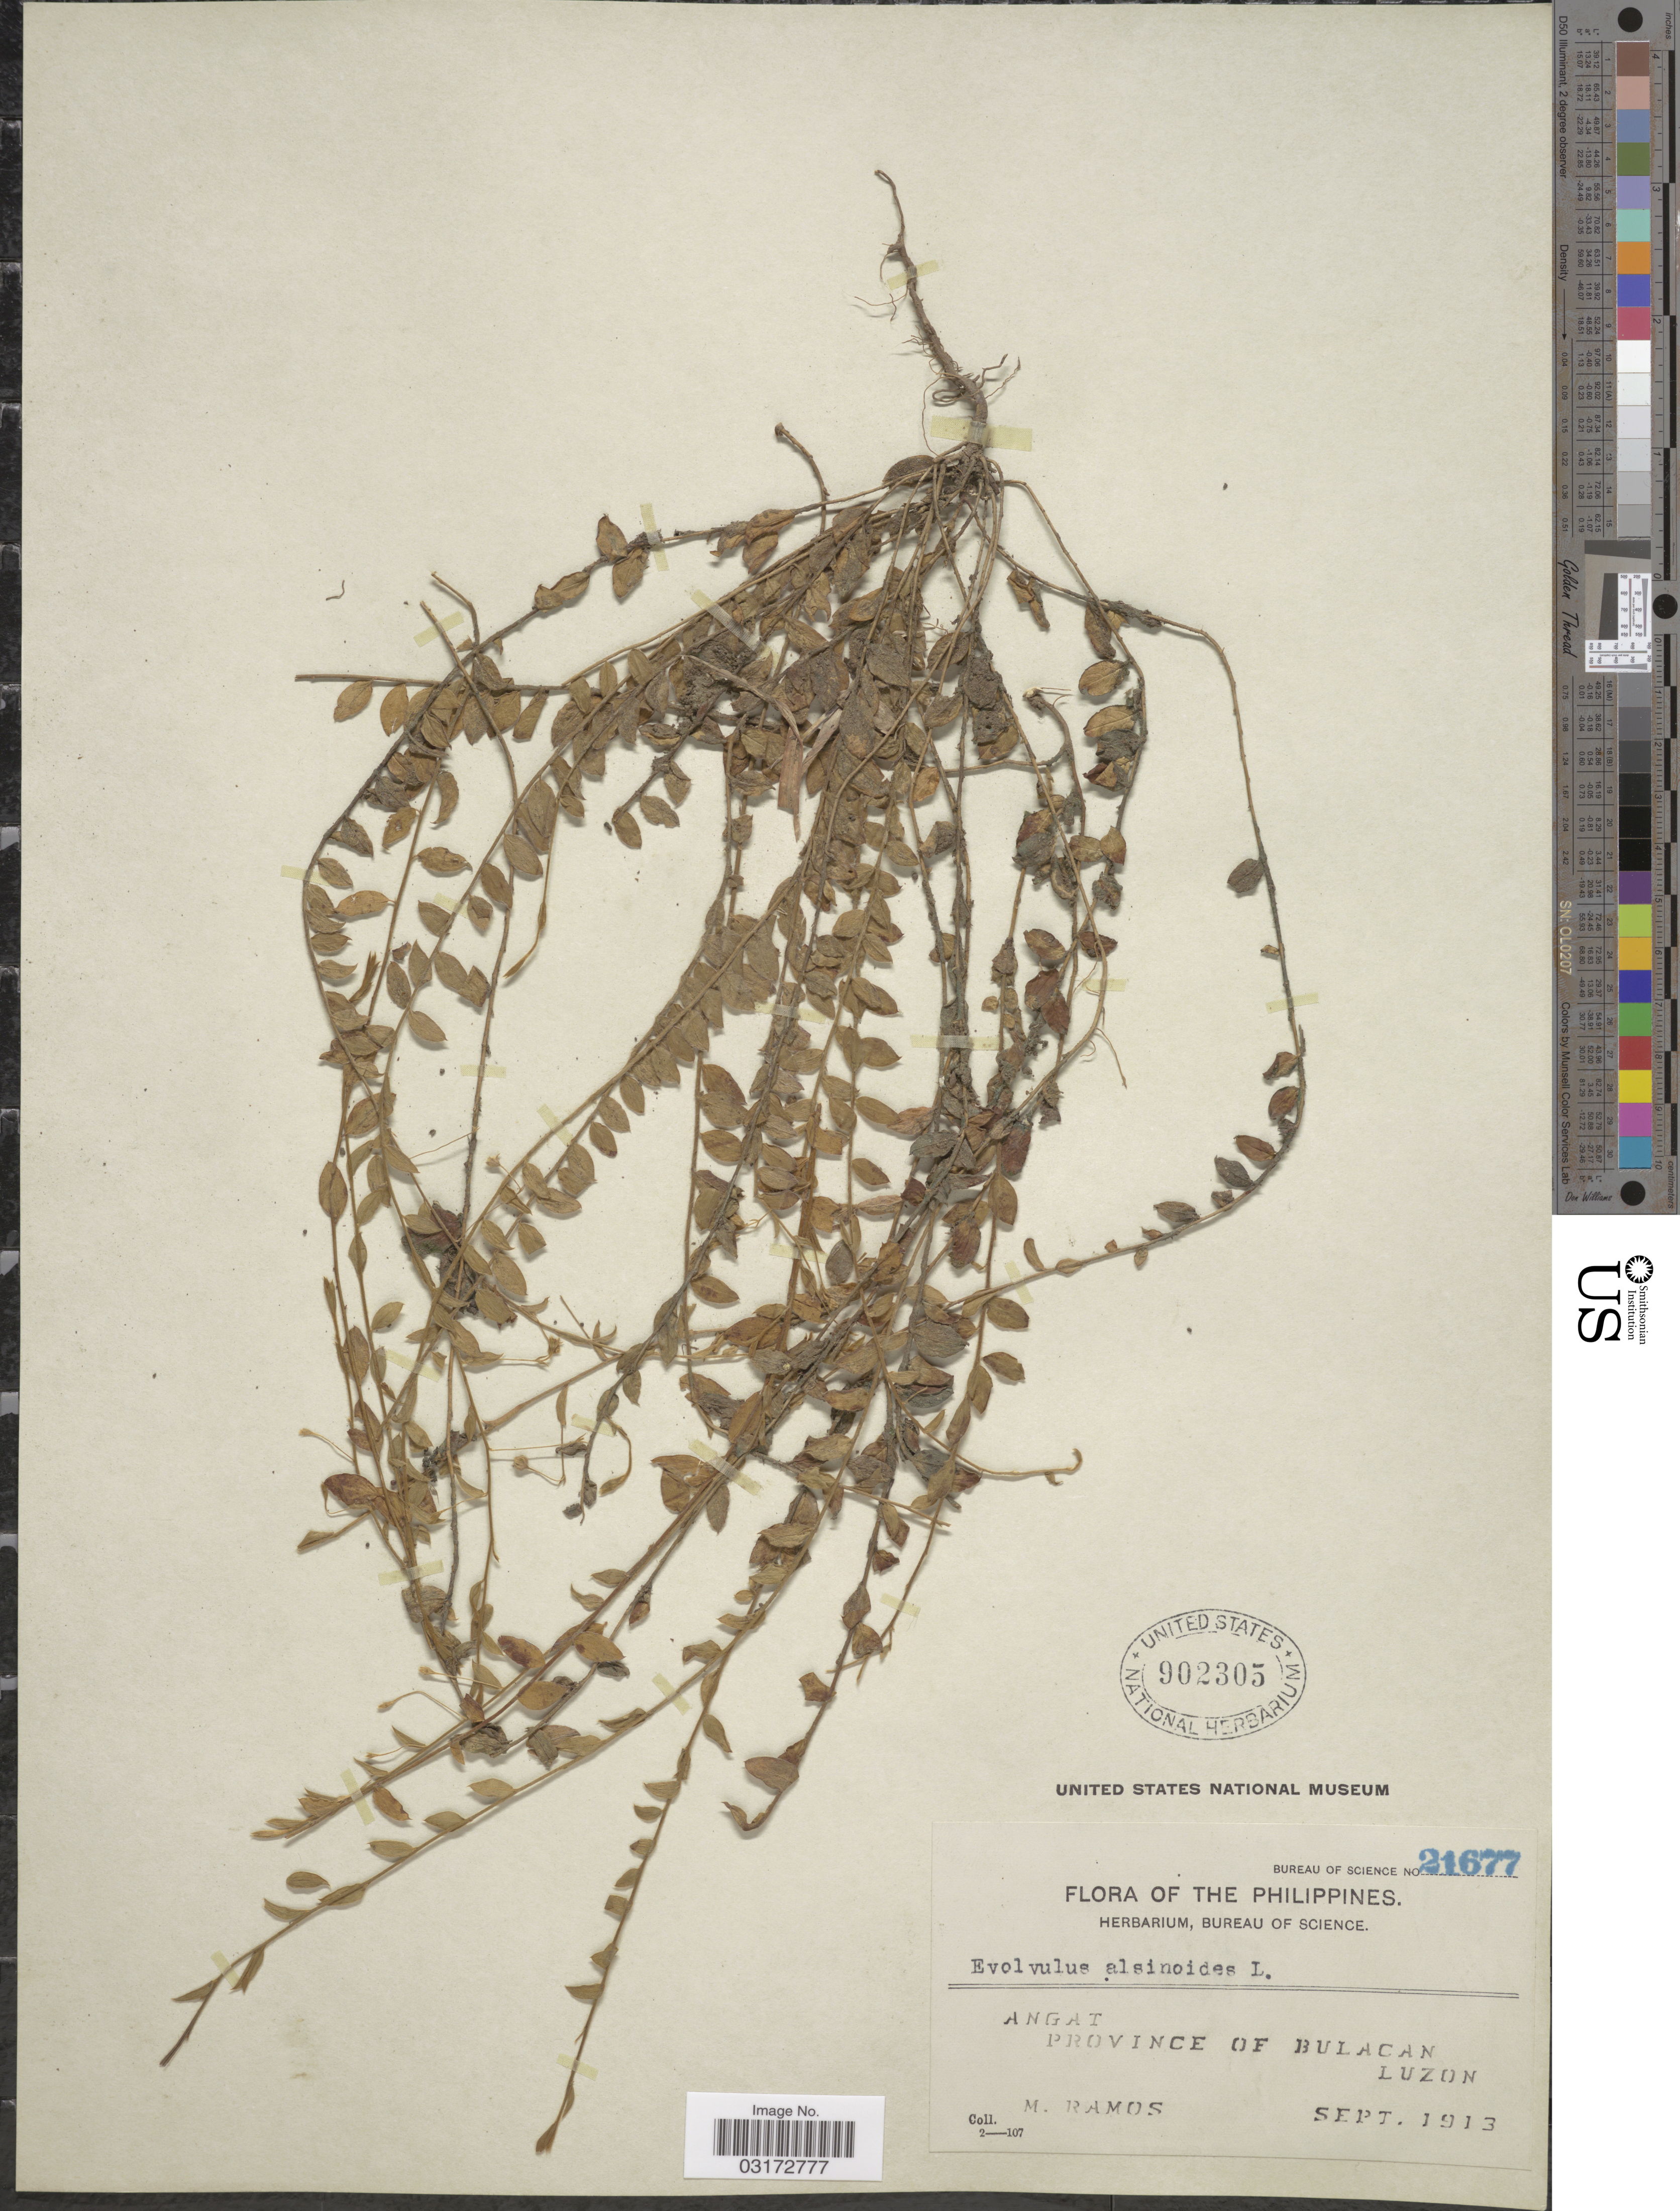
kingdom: Plantae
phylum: Tracheophyta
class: Magnoliopsida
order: Solanales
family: Convolvulaceae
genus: Evolvulus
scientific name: Evolvulus alsinoides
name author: (L.) L.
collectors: M. Ramos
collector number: Bureau of Science 21677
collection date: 1913-09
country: Philippines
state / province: Central Luzon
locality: Angat, Province of Bulacan, Luzon.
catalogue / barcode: US 902305